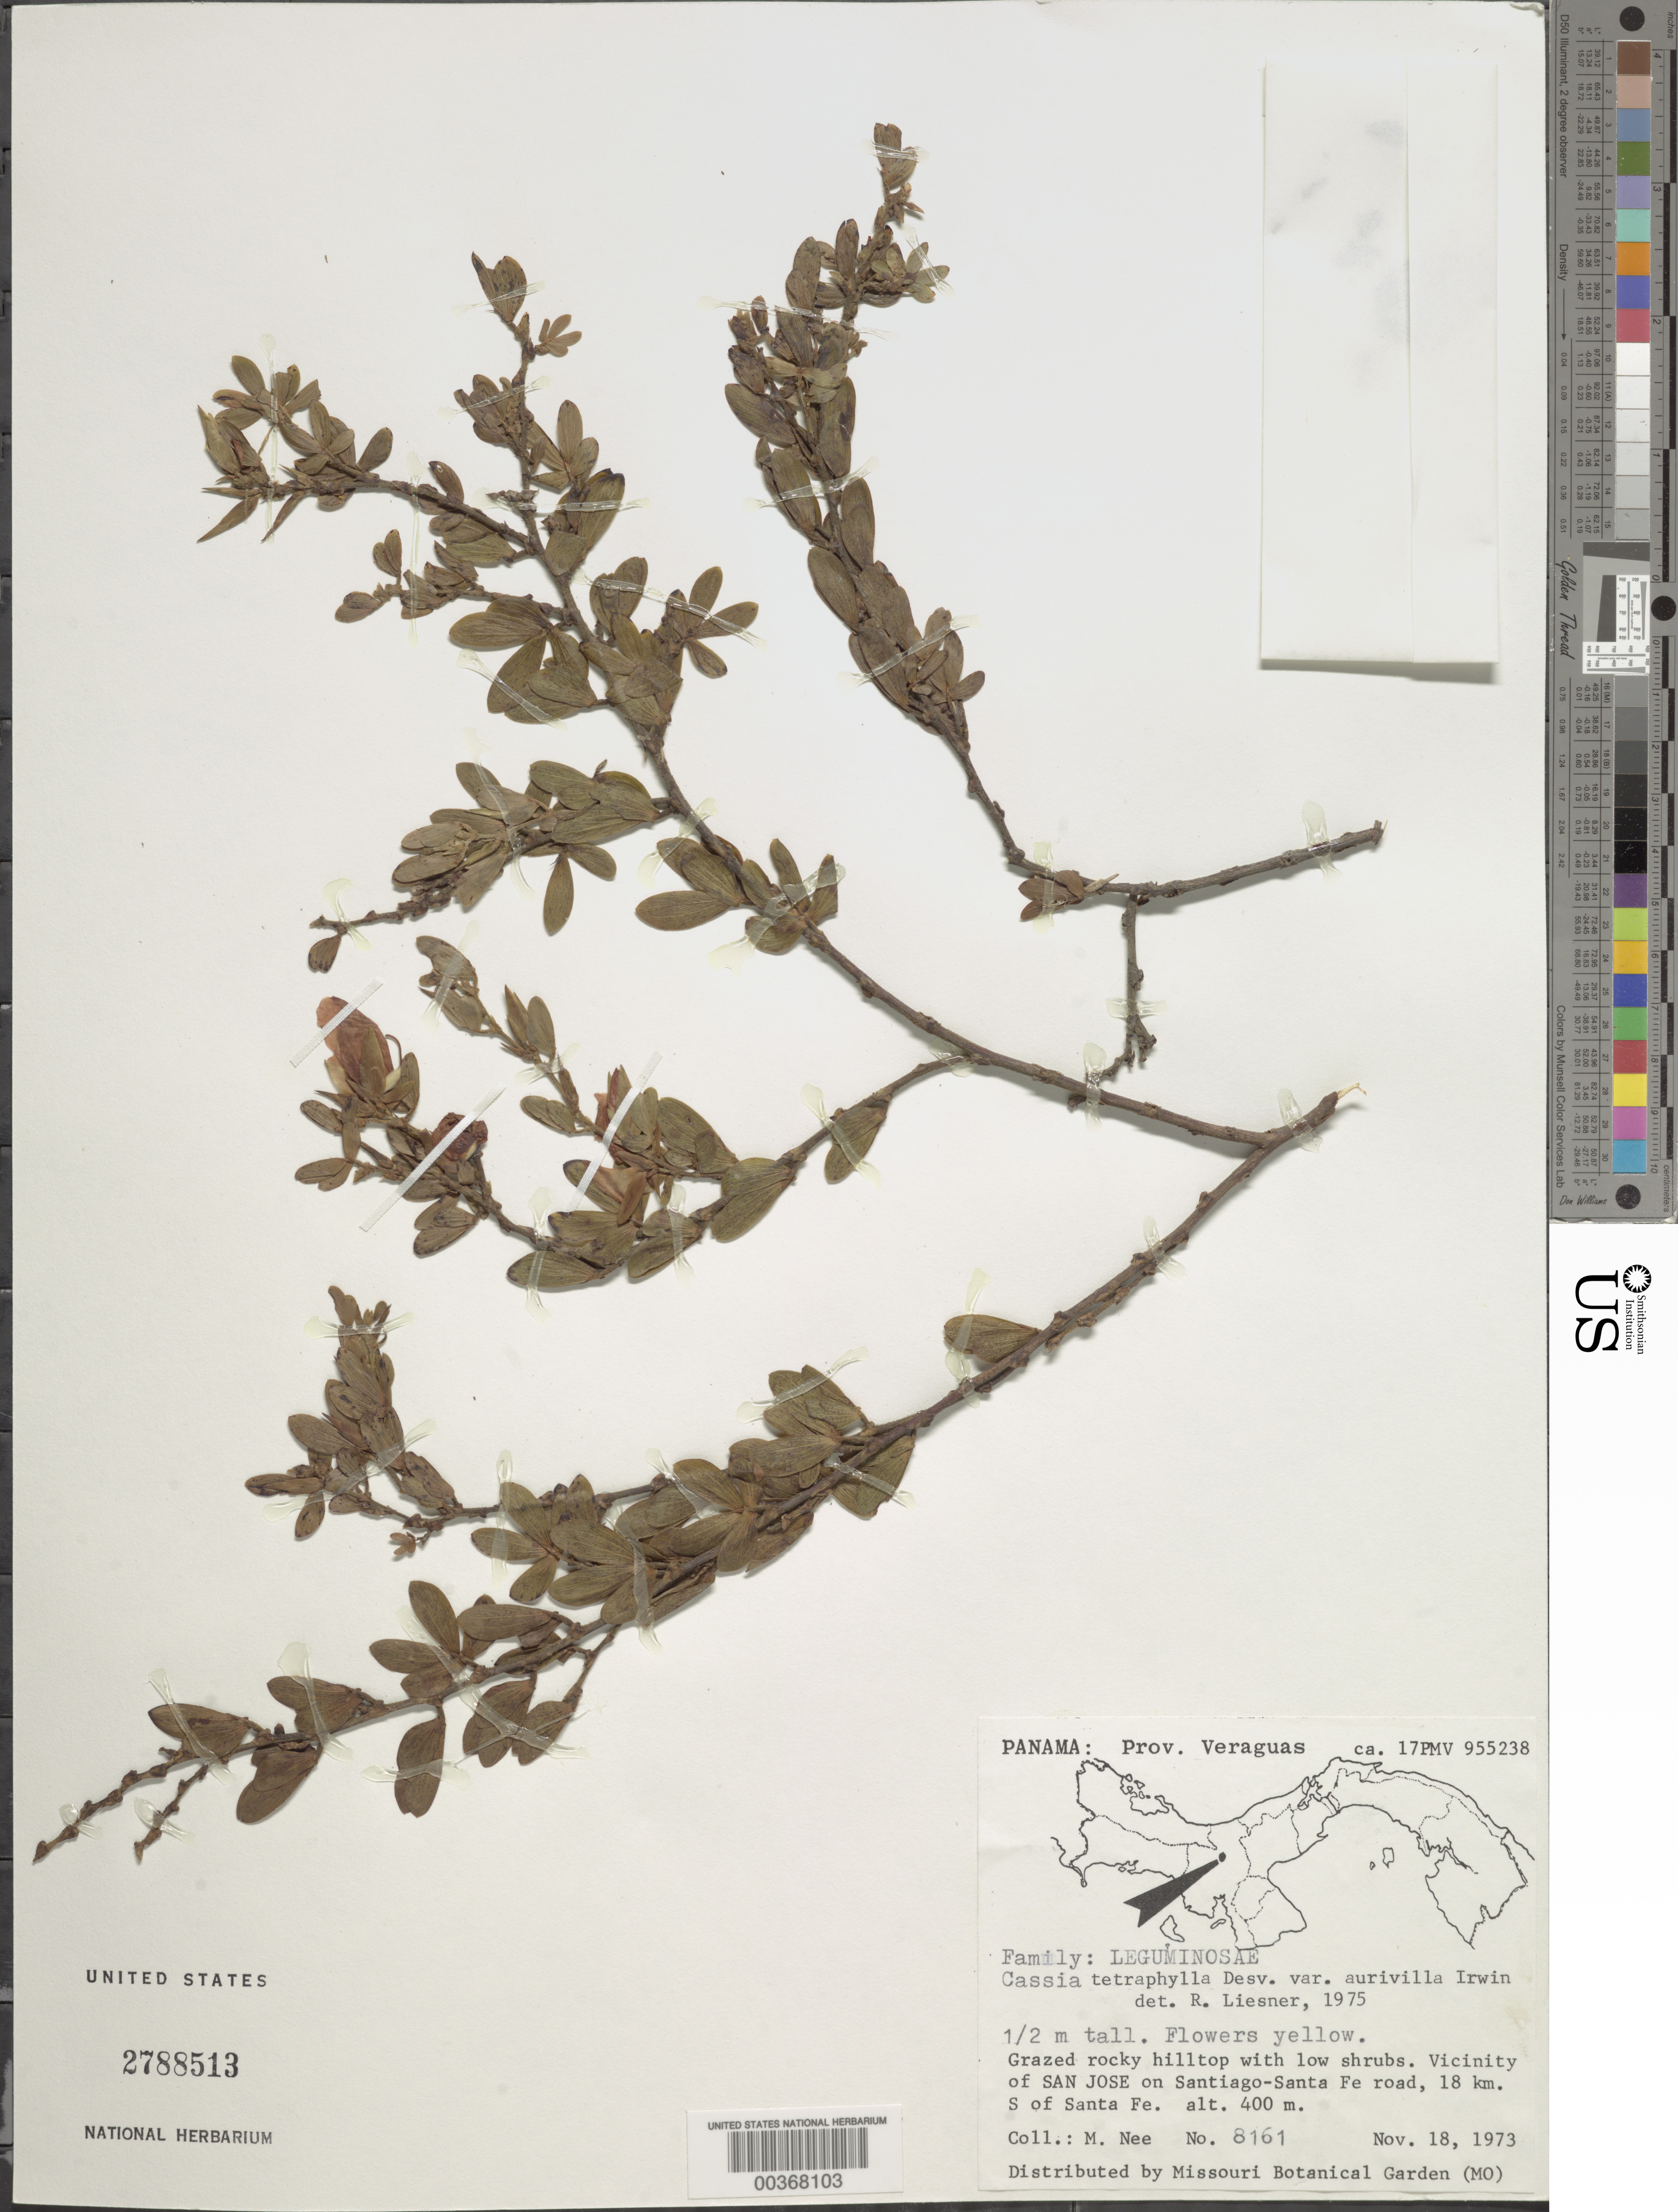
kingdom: Plantae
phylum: Tracheophyta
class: Magnoliopsida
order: Fabales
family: Fabaceae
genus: Chamaecrista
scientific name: Chamaecrista desvauxii var. brevipes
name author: (Benth.) H.S. Irwin & Barneby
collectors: M. Nee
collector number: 8161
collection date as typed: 18 Nov 1973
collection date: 1973-11-18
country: Panama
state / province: Veraguas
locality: Vicinity of San Jose on Santiago-Sante fe road, 18 km S of Santa Fe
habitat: Grazed rocky hilltop with low shrubs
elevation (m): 400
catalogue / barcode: US 2788513